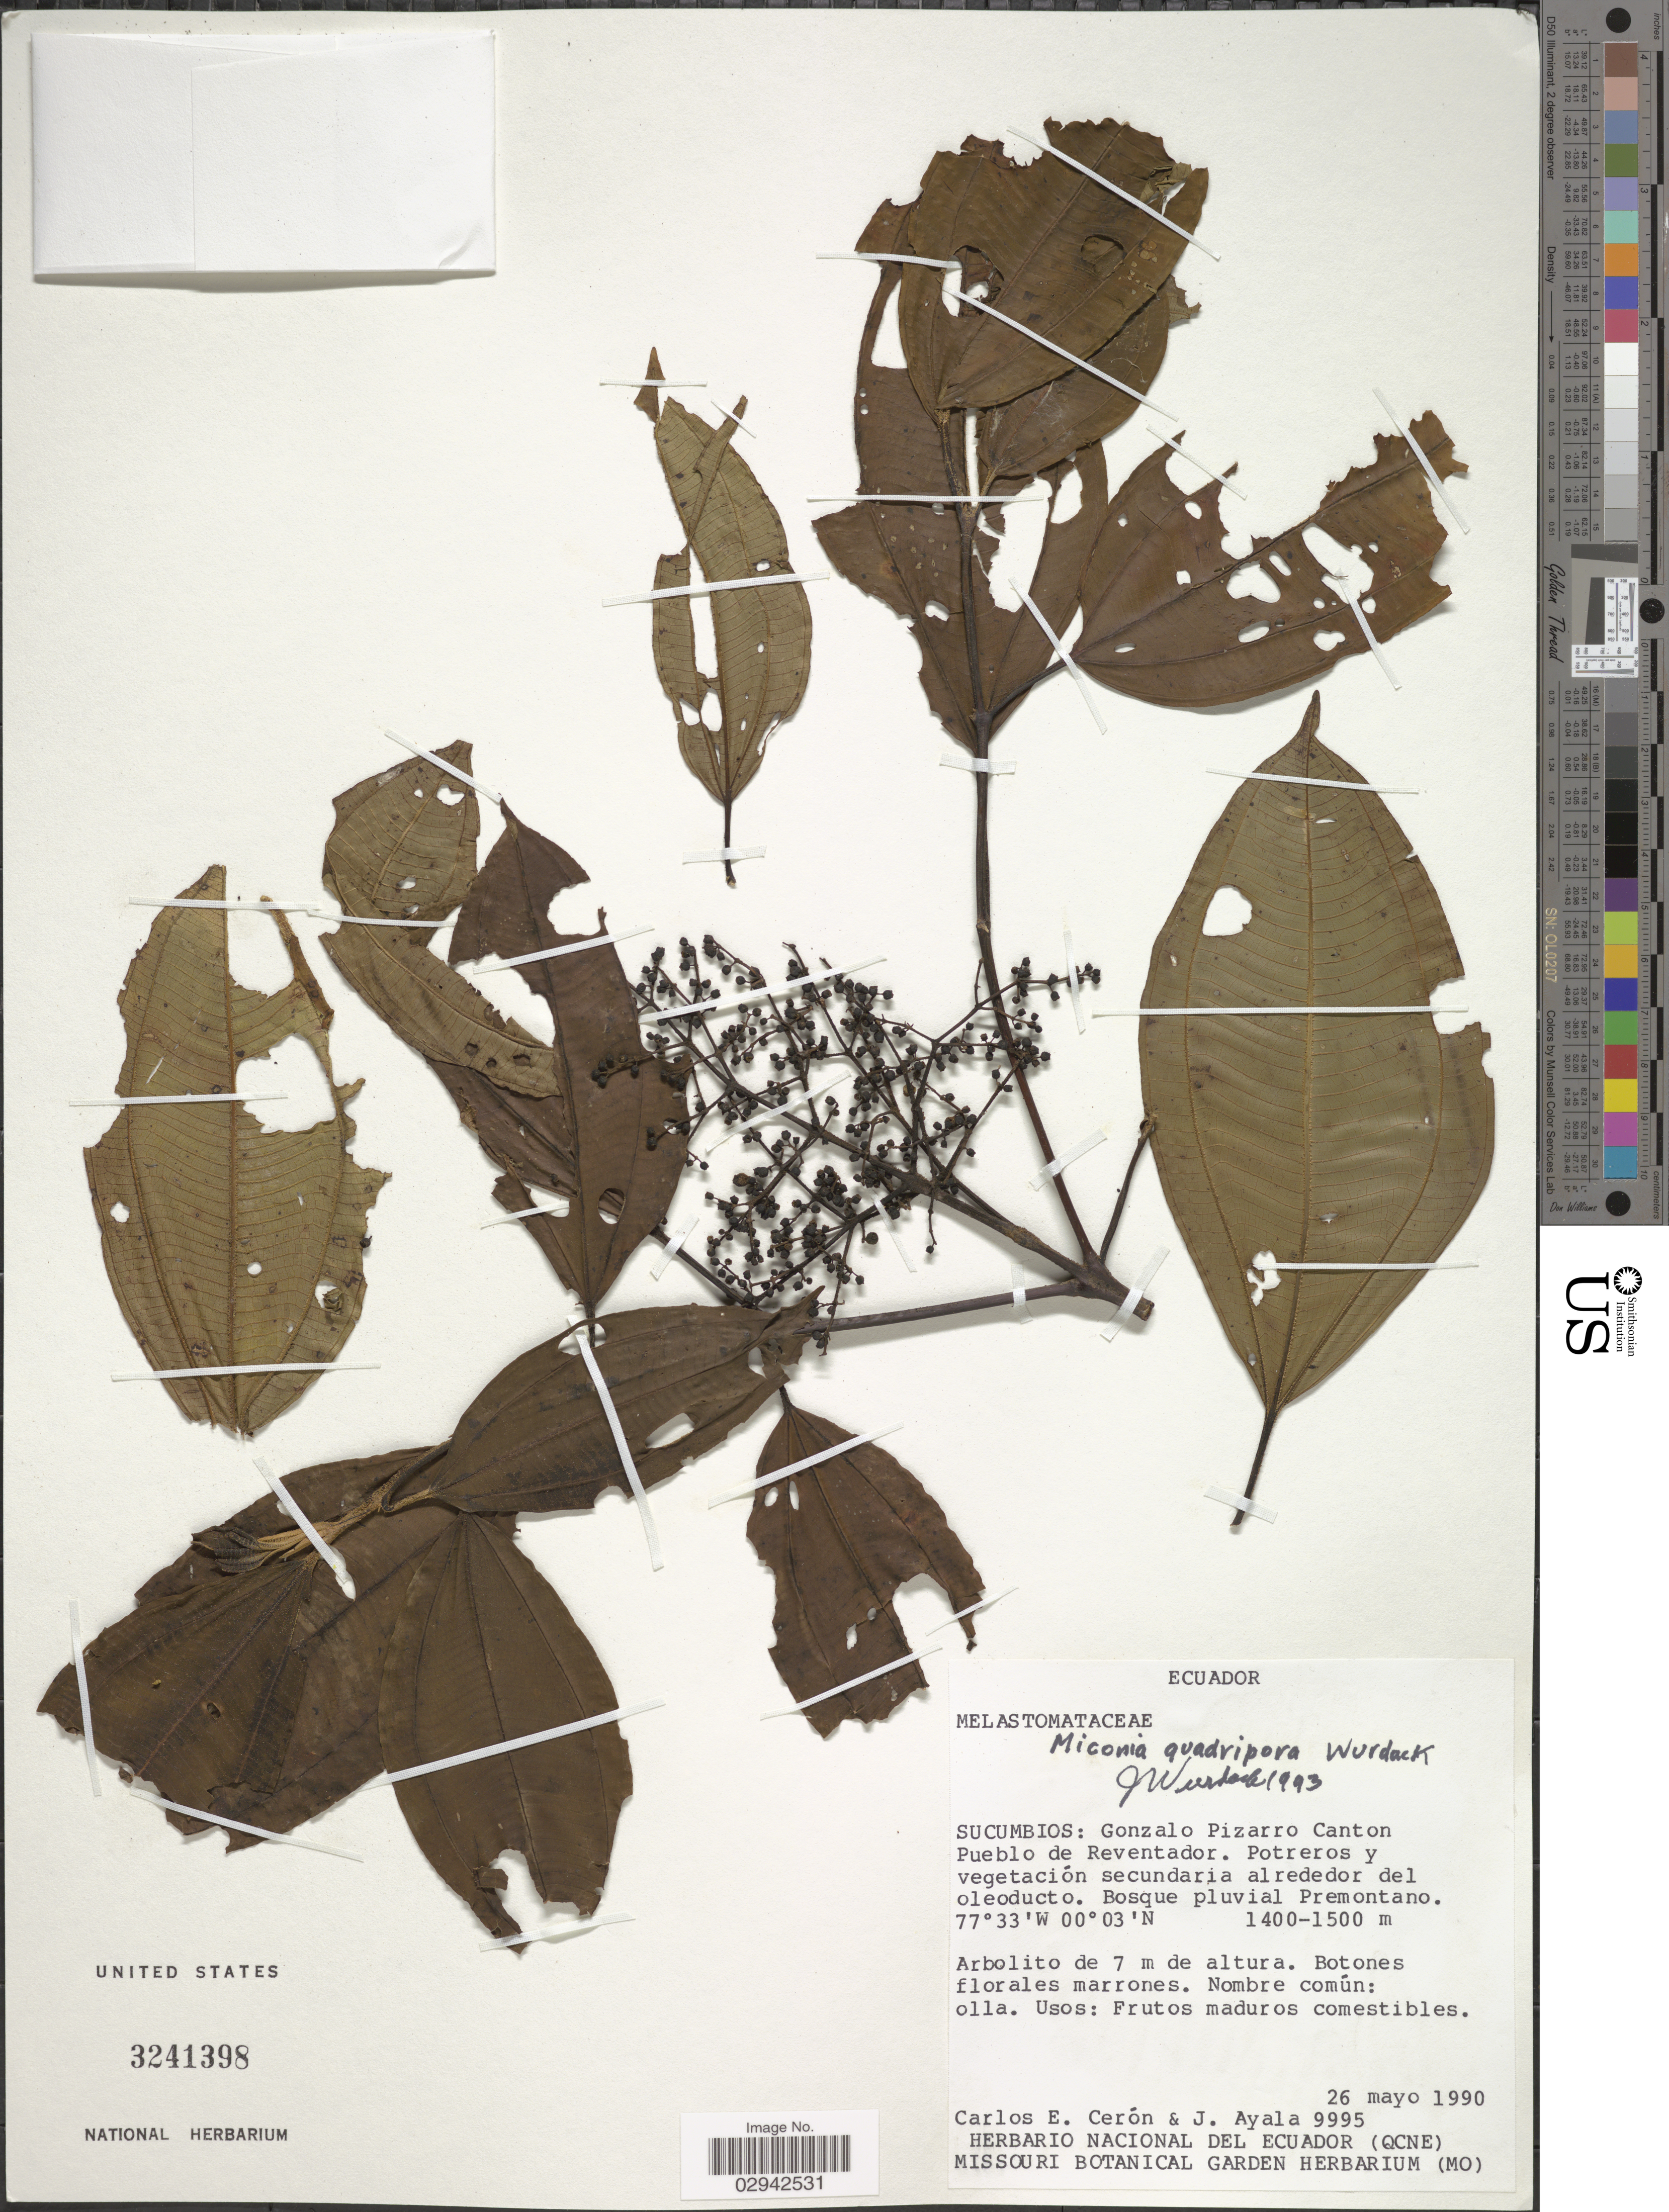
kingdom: Plantae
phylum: Tracheophyta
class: Magnoliopsida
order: Myrtales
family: Melastomataceae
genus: Miconia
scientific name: Miconia quadripora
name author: Wurdack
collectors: C. E. Cerón M. & J. Ayala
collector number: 9995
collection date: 1990-05-26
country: Ecuador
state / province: Sucumbíos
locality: Gonzalo Pizarro Canton, Pueblo de Reventador.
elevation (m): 1400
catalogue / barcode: US 3241398